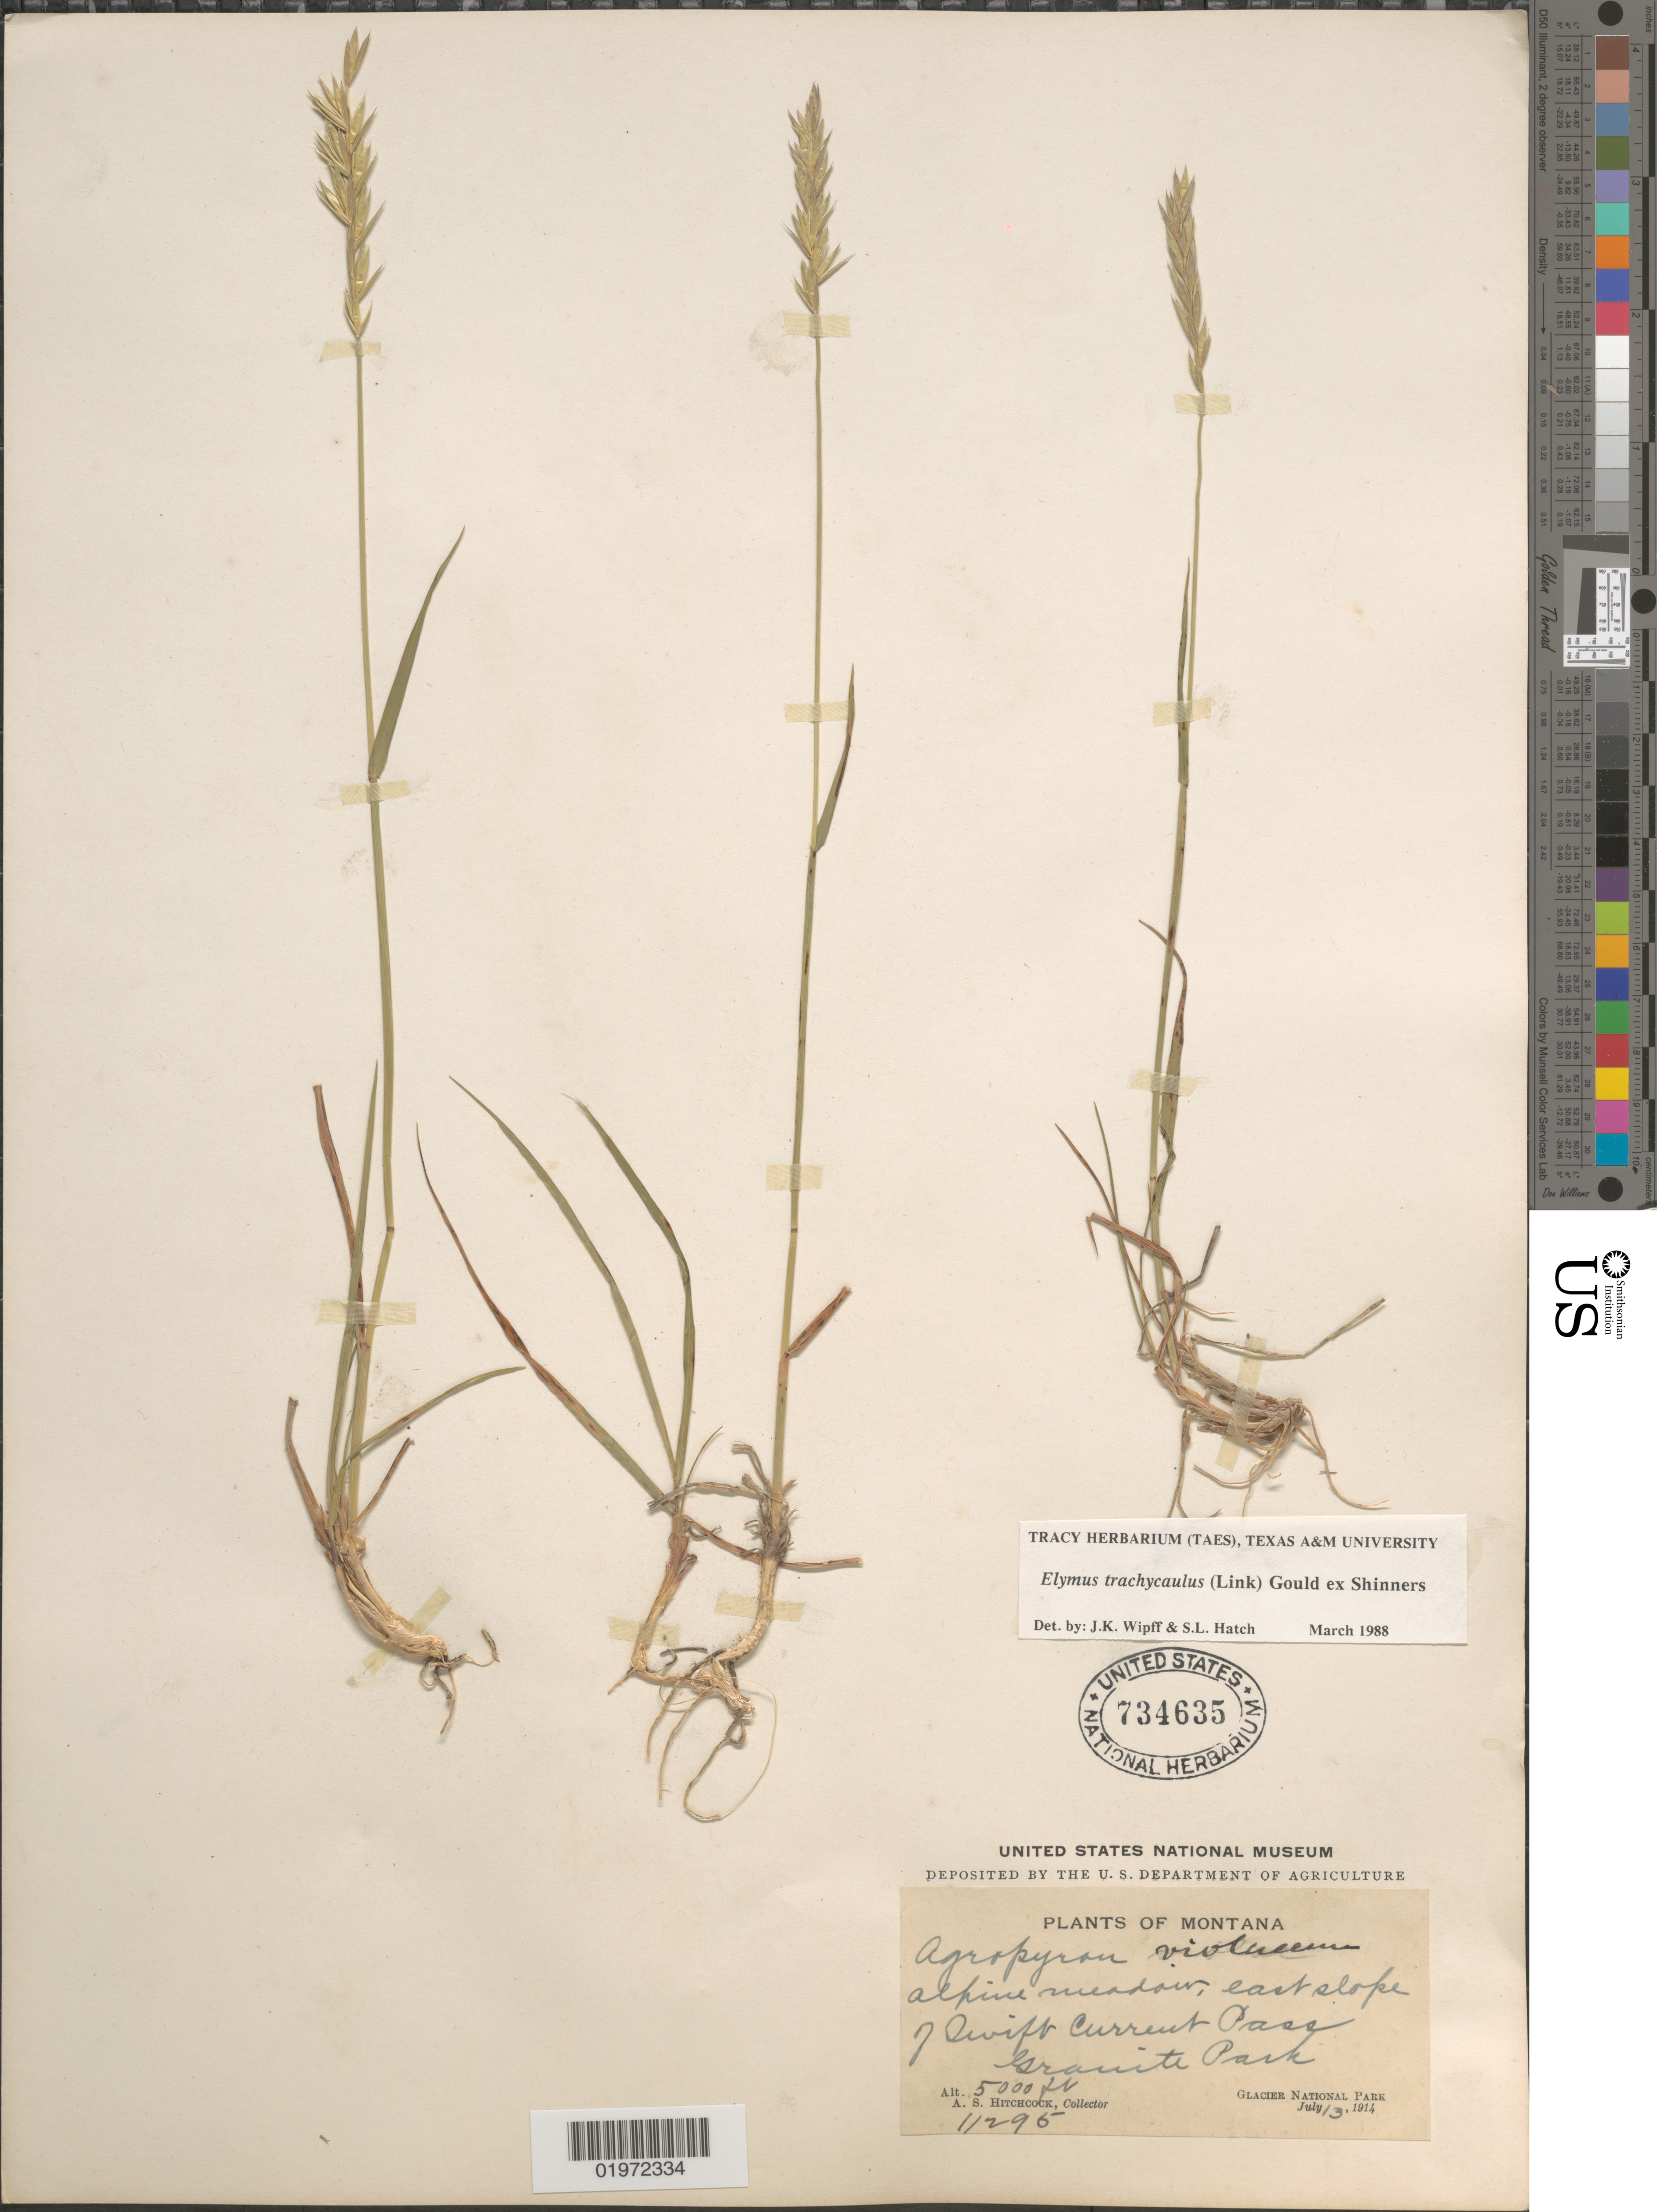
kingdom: Plantae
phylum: Tracheophyta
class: Liliopsida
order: Poales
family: Poaceae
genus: Elymus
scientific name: Elymus trachycaulus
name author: (Link) Gould ex Shinners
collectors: A. S. Hitchcock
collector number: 11295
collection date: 1914-07-13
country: United States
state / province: Montana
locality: Alpine meadow, east slope of Swift Current Pass. Granite Park. Glacier National Park.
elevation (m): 1524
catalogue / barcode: US 734635